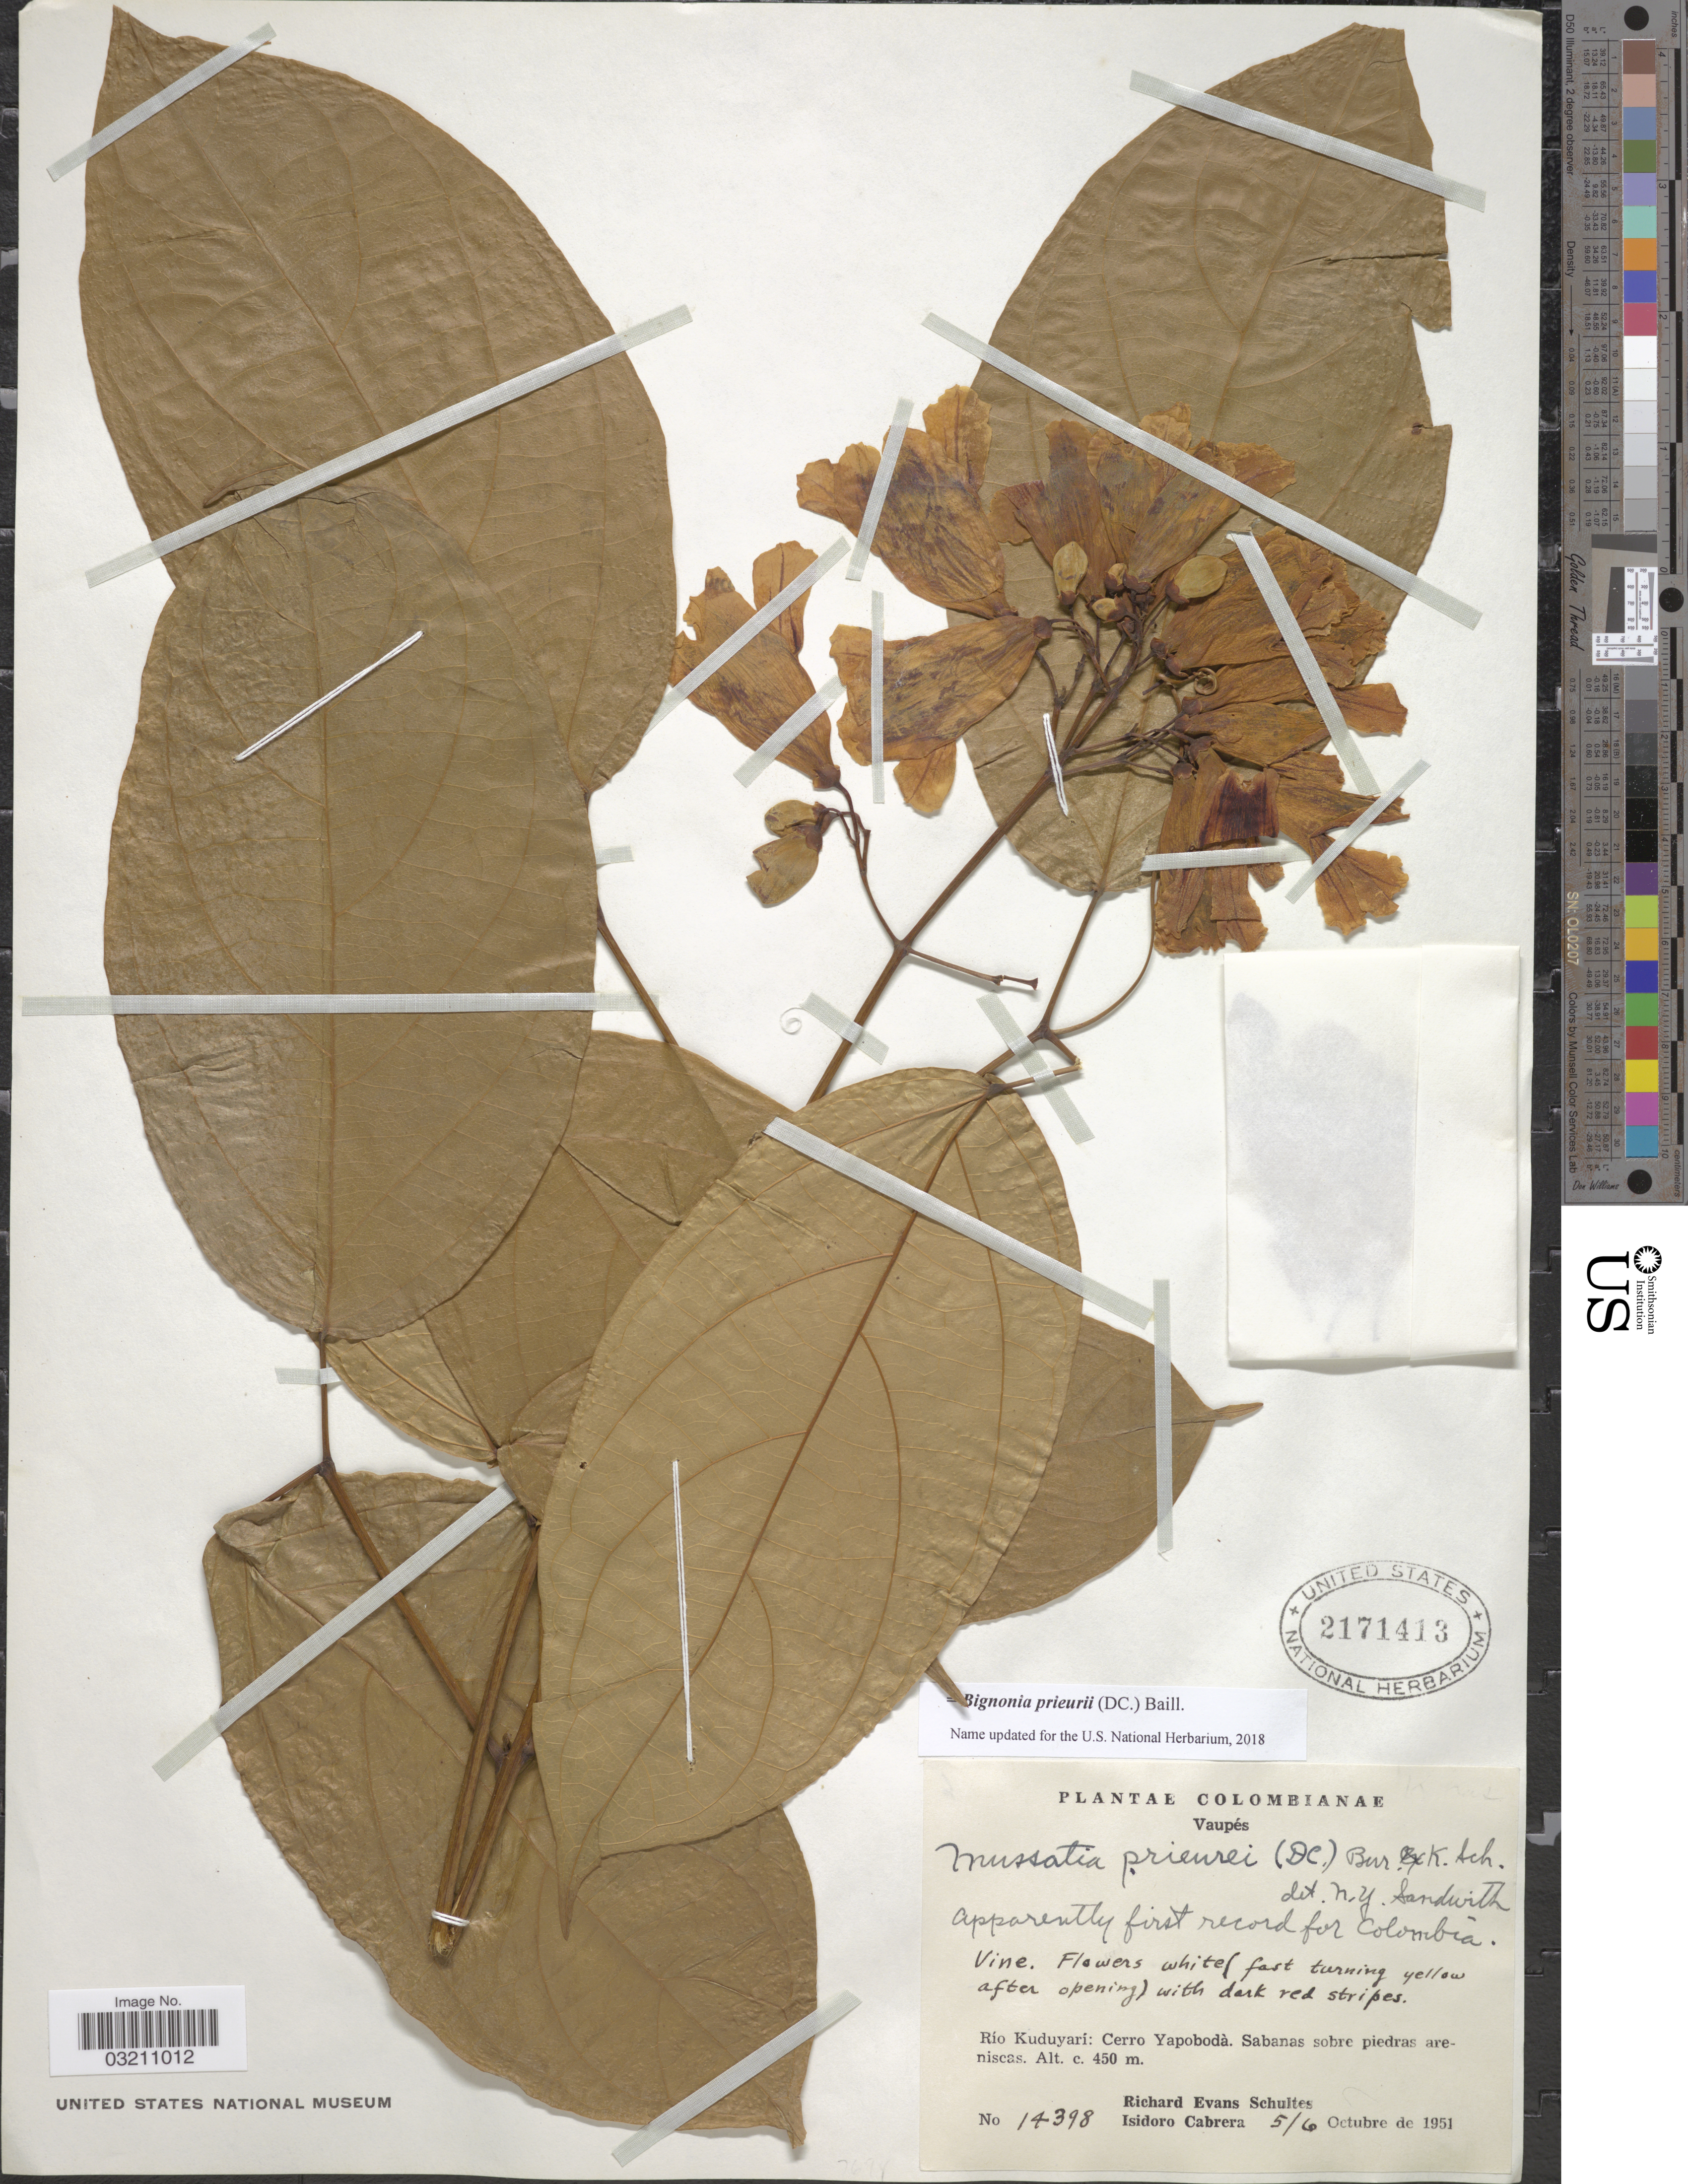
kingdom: Plantae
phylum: Tracheophyta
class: Magnoliopsida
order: Lamiales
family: Bignoniaceae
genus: Bignonia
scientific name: Bignonia prieurei DC. ex Seem., nom. illeg. hom.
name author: DC. ex Seem.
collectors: R. E. Schultes & I. Cabrera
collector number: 14398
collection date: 1951-10-05/1951-10-06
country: Colombia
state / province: Vaupés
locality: Río Kuduyarí: Cerro Yapobodà. Sabanas sobre piedra areniscas.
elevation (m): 450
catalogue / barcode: US 2171413